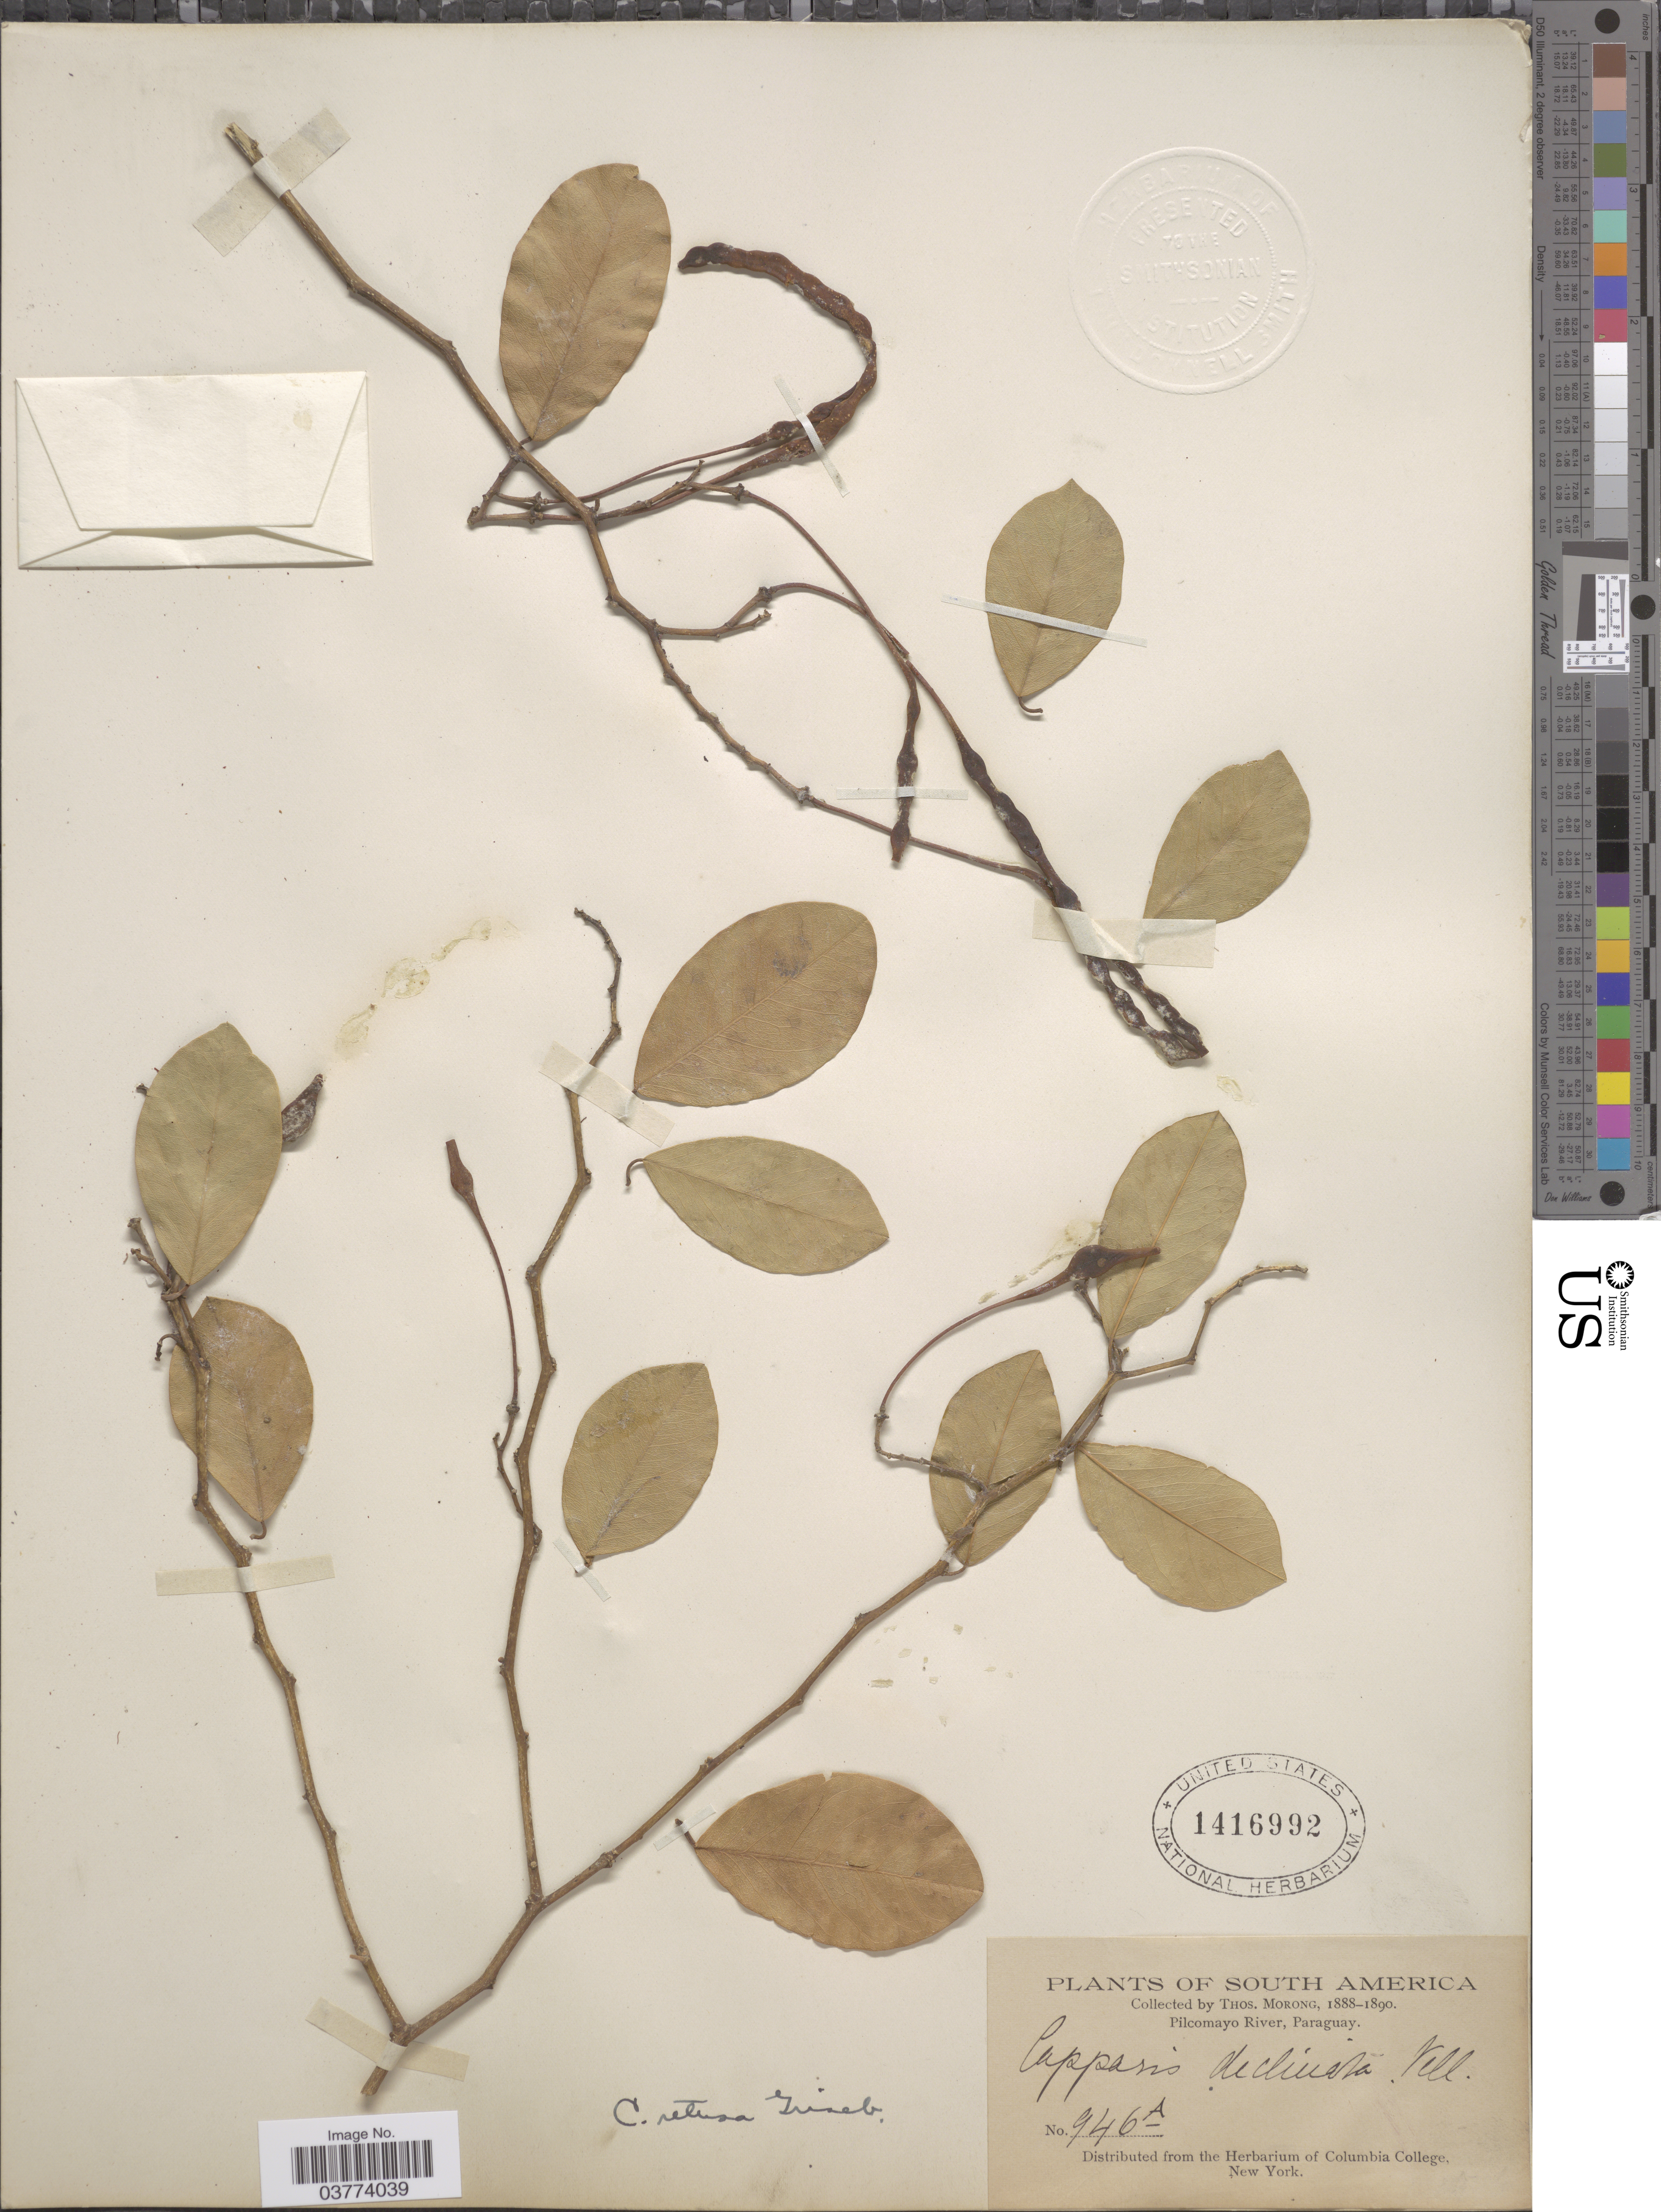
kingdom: Plantae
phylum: Tracheophyta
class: Magnoliopsida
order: Brassicales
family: Capparaceae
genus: Cynophalla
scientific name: Cynophalla retusa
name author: (Griseb.) Cornejo & Iltis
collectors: ex herb. T. Morong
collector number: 946A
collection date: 1888/1890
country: Paraguay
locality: Pilcomayo River.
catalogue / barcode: US 1416992